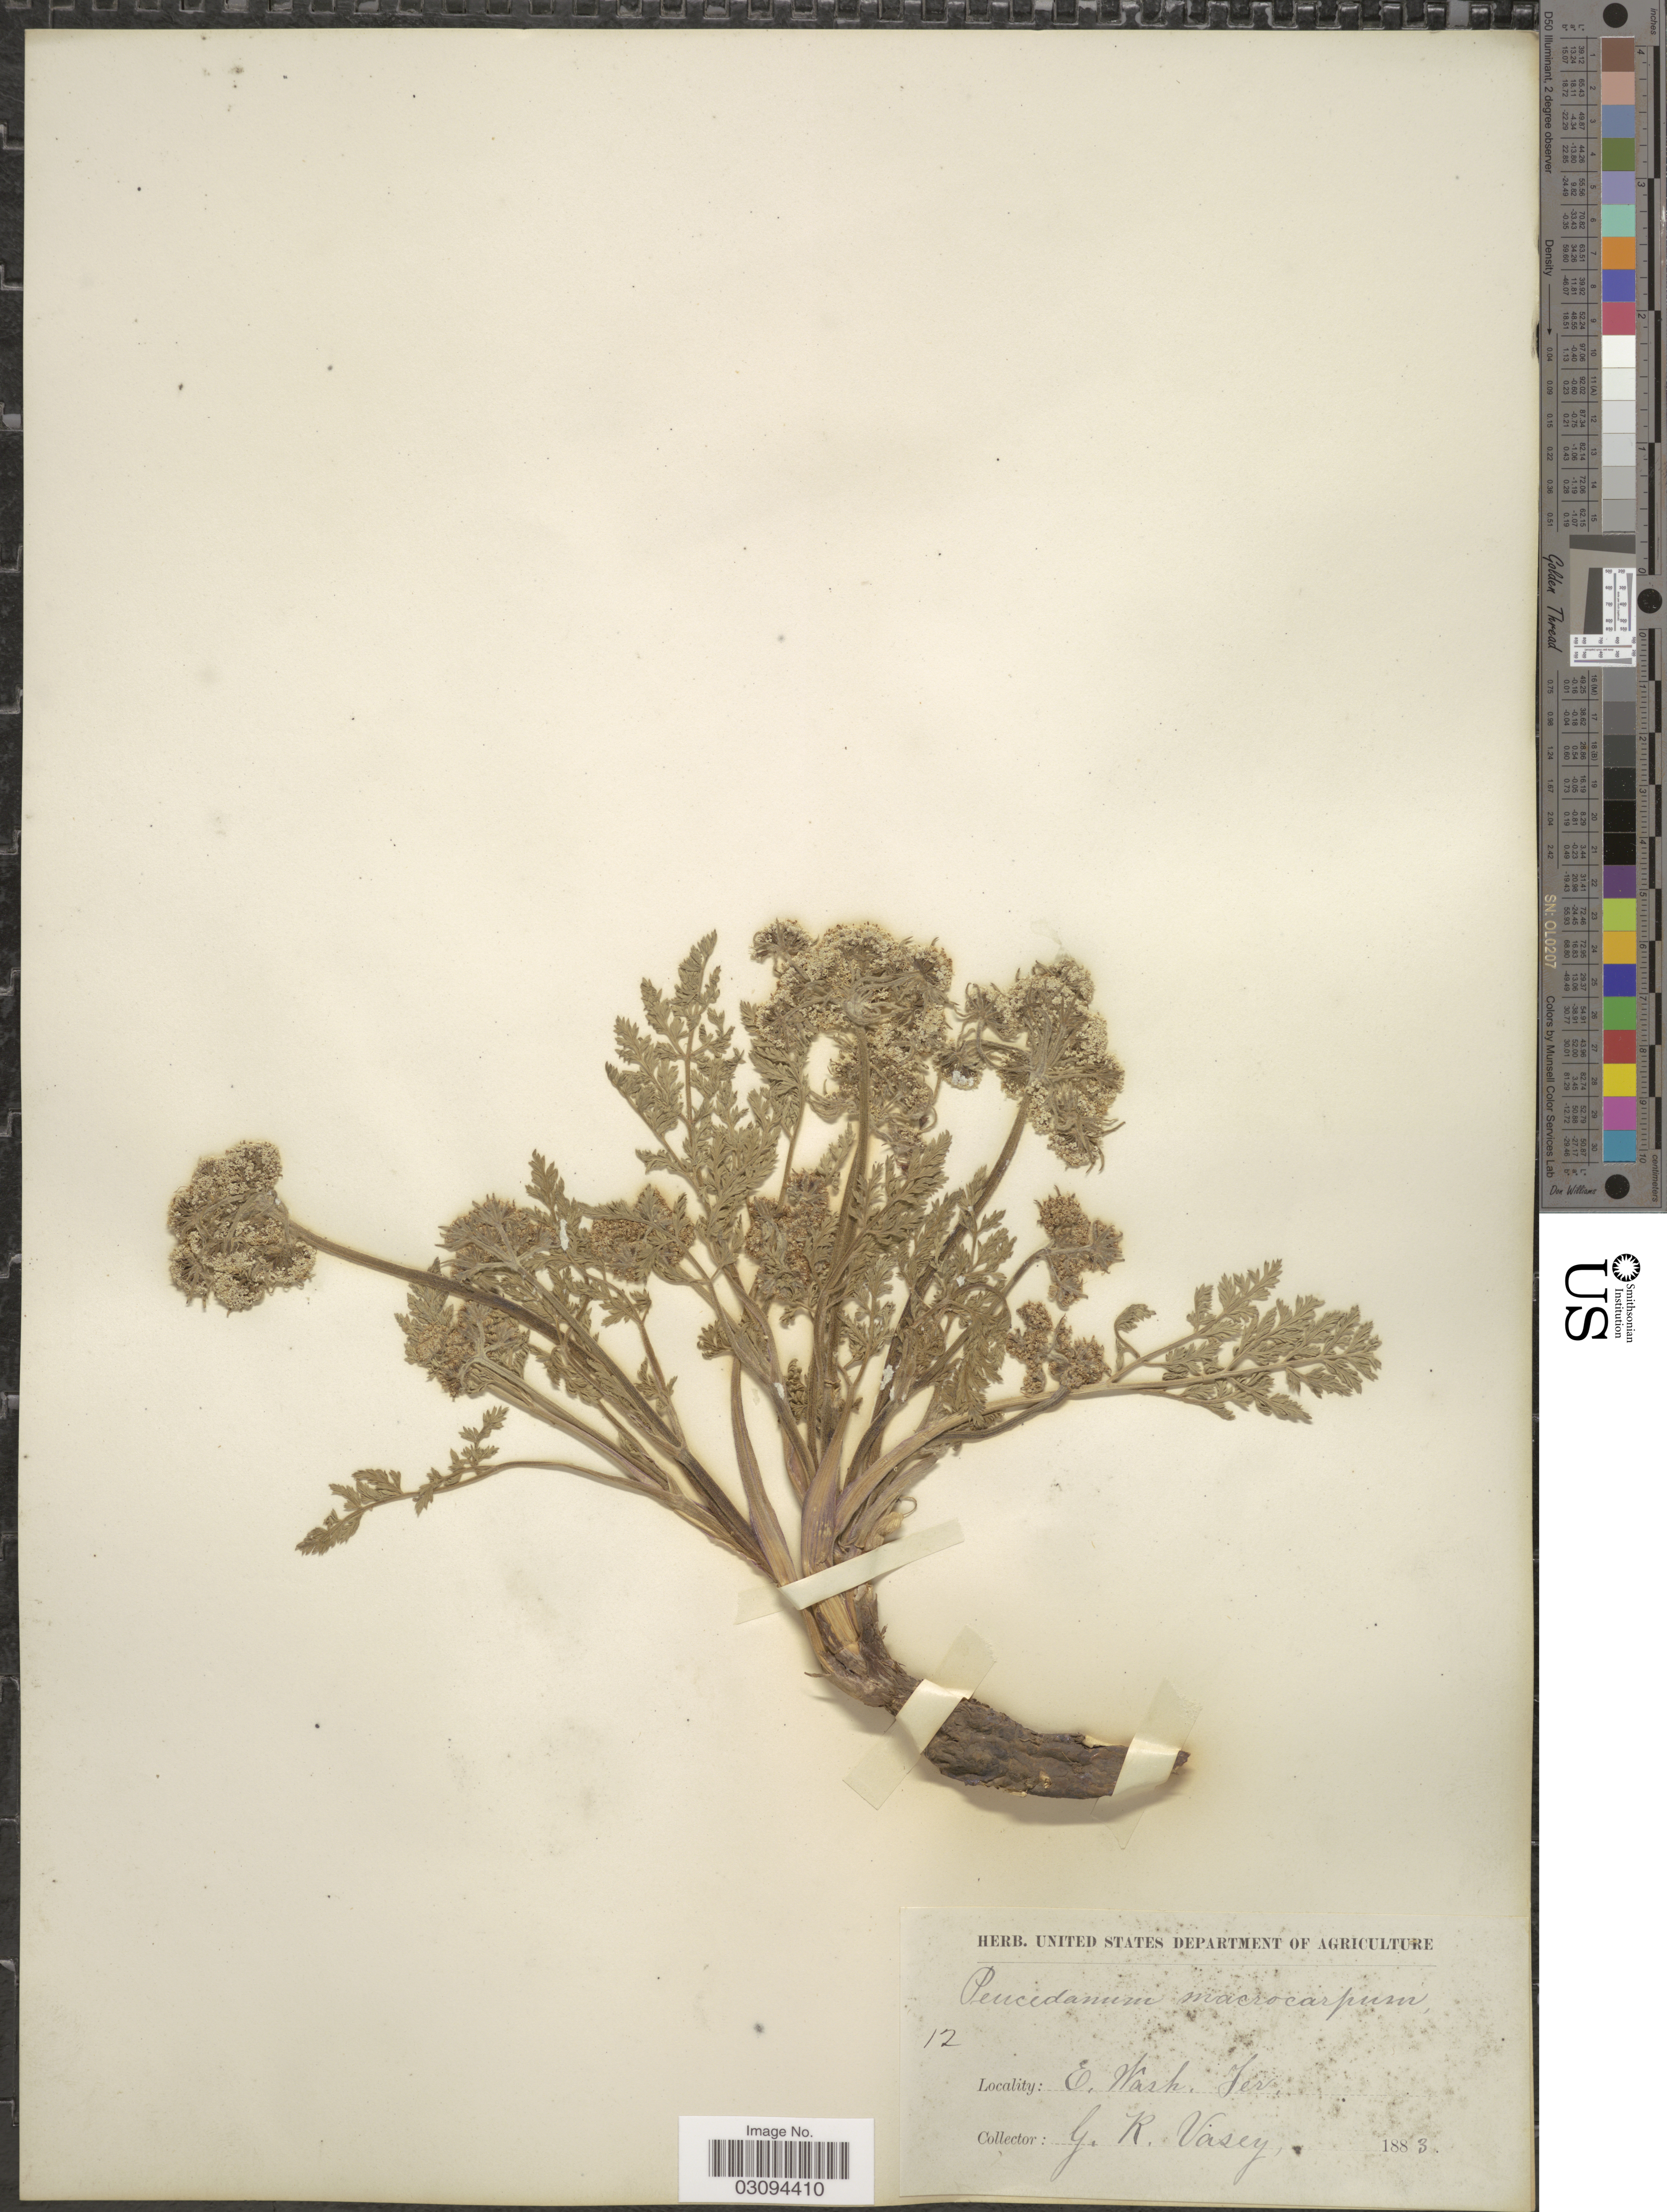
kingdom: Plantae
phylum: Tracheophyta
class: Magnoliopsida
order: Apiales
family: Apiaceae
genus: Lomatium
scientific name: Lomatium macrocarpum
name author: (Hook. et al.) J.M. Coult. & Rose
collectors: G. R. Vasey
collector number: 12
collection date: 1883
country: United States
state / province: Washington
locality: E. Wash. Terr.